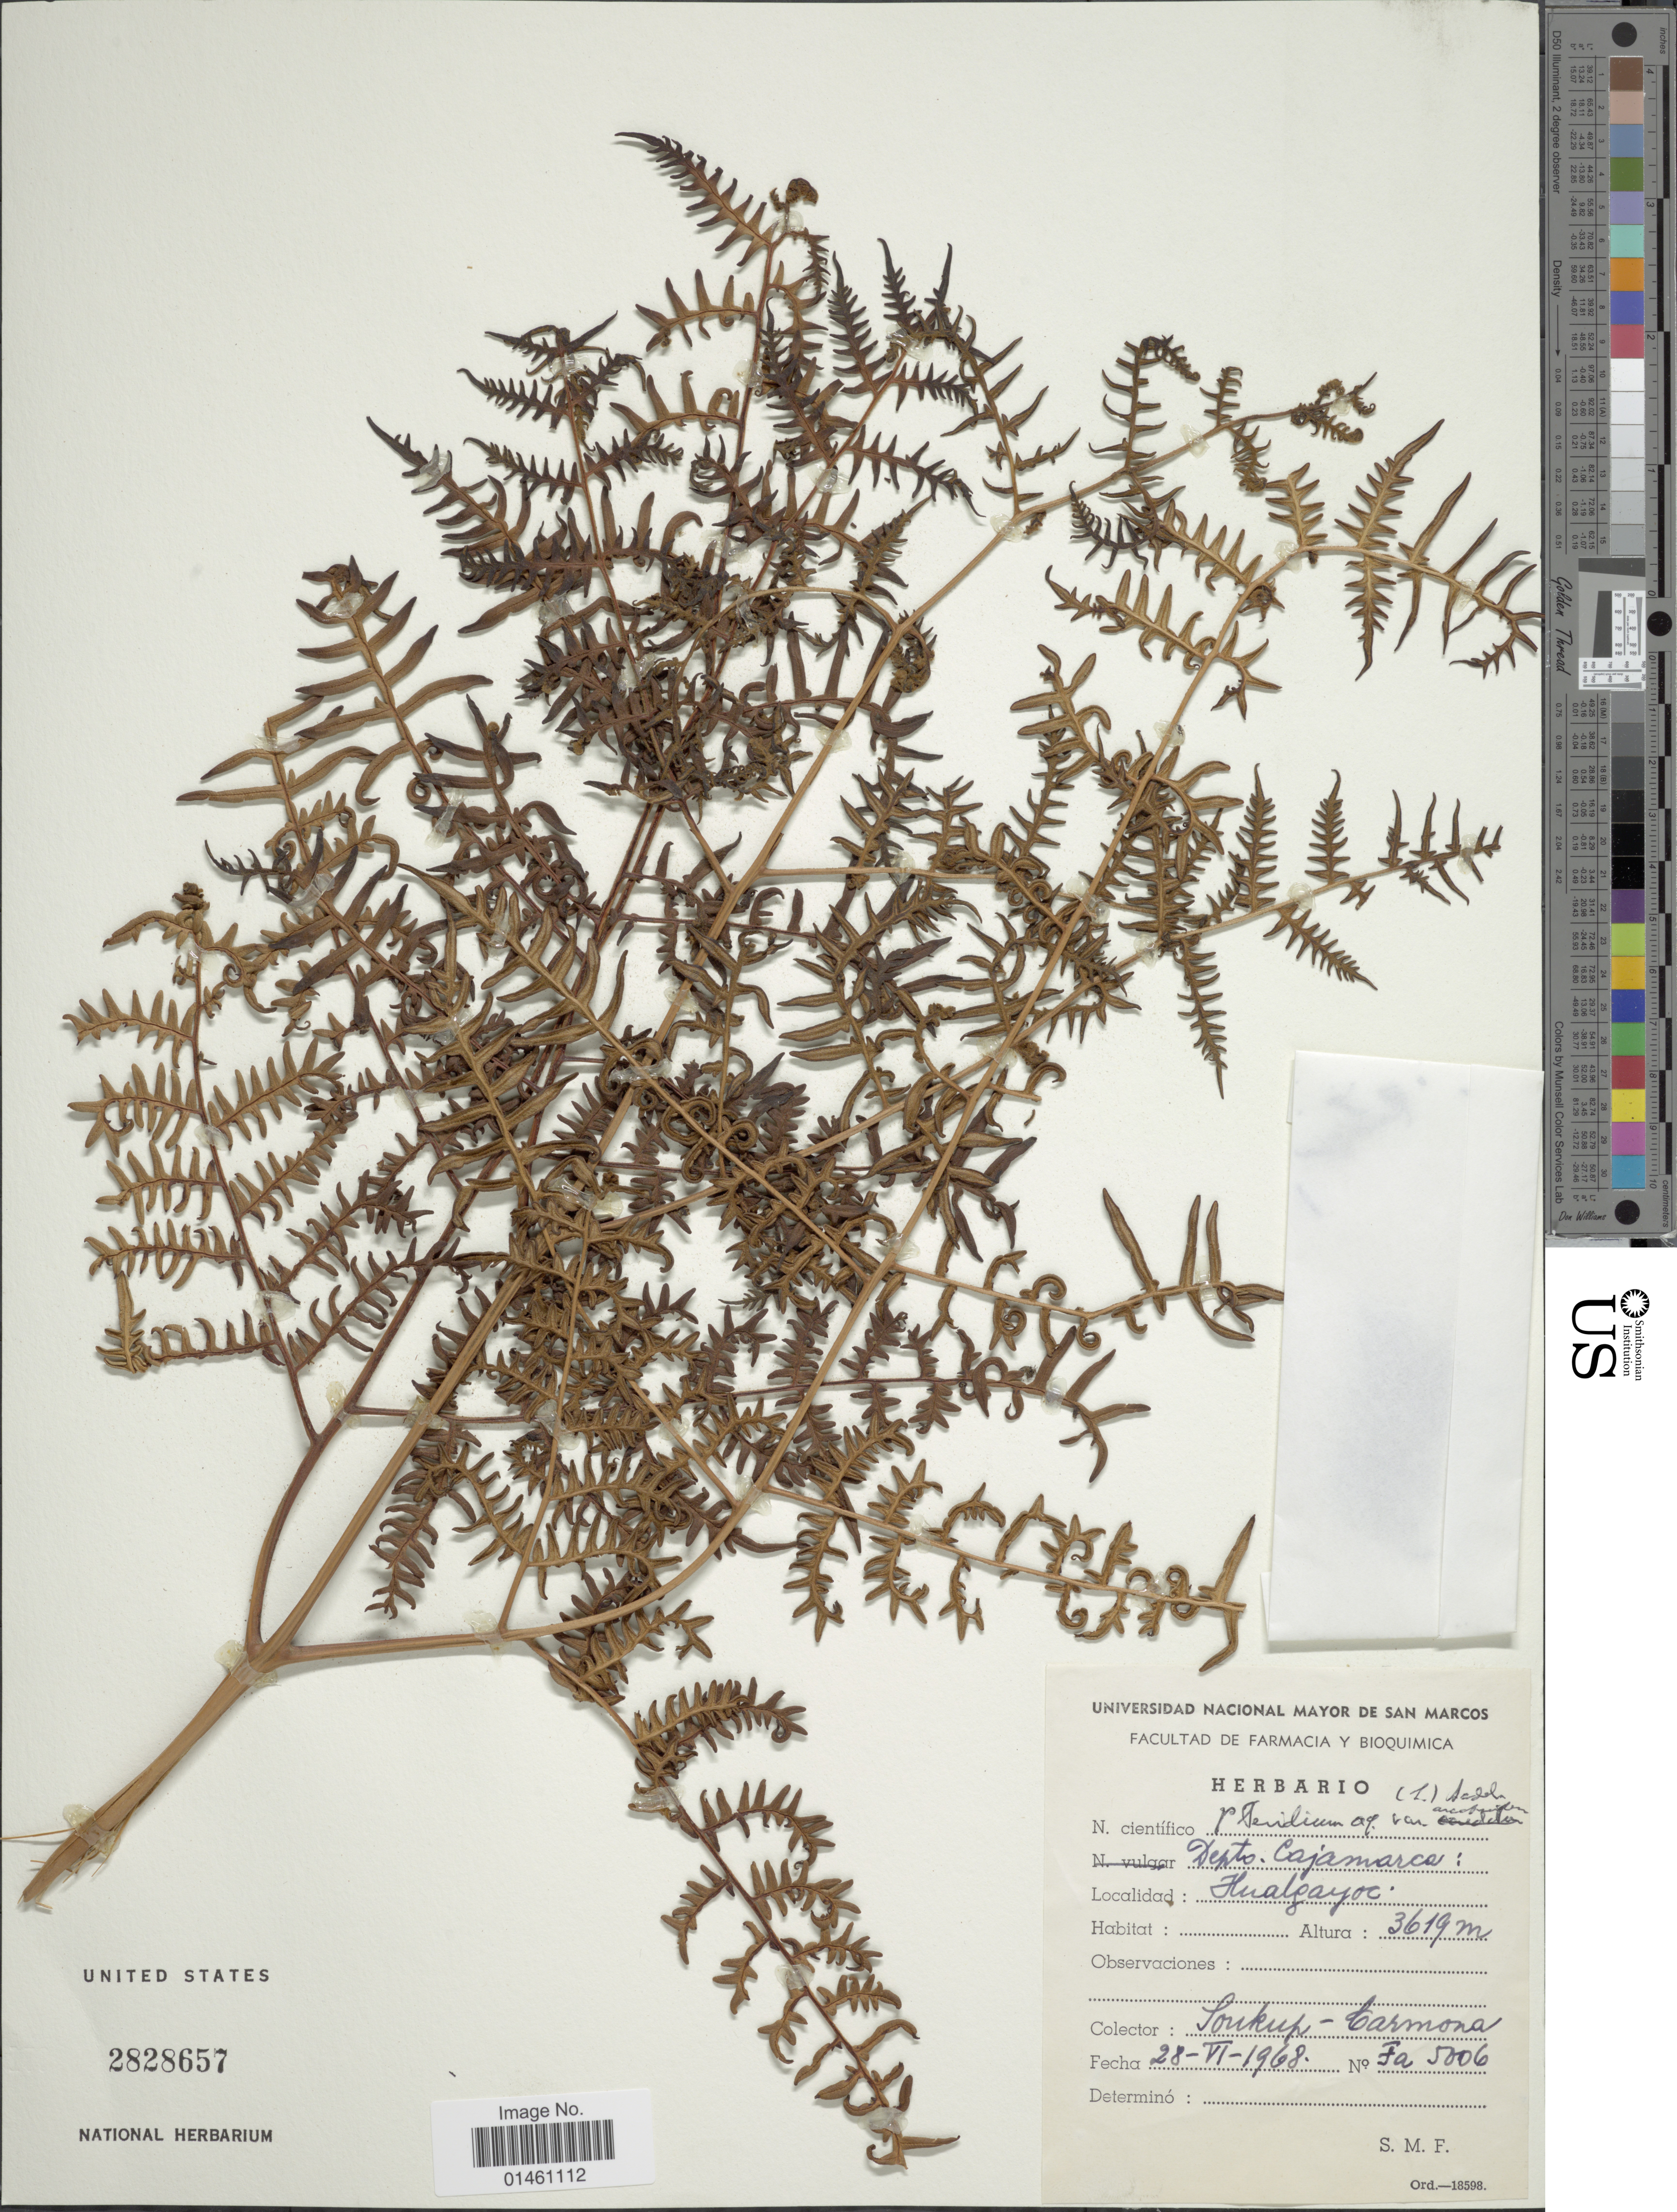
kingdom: Plantae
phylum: Tracheophyta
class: Polypodiopsida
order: Polypodiales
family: Dennstaedtiaceae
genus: Pteridium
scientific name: Pteridium aquilinum var. arachnoideum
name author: (Kaulf.) Herter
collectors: Soukup-Carmona, --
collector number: Fa 5006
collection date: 1968-06-28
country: Peru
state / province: Cajamarca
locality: Hualgayoc.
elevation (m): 3619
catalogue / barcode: US 2828657